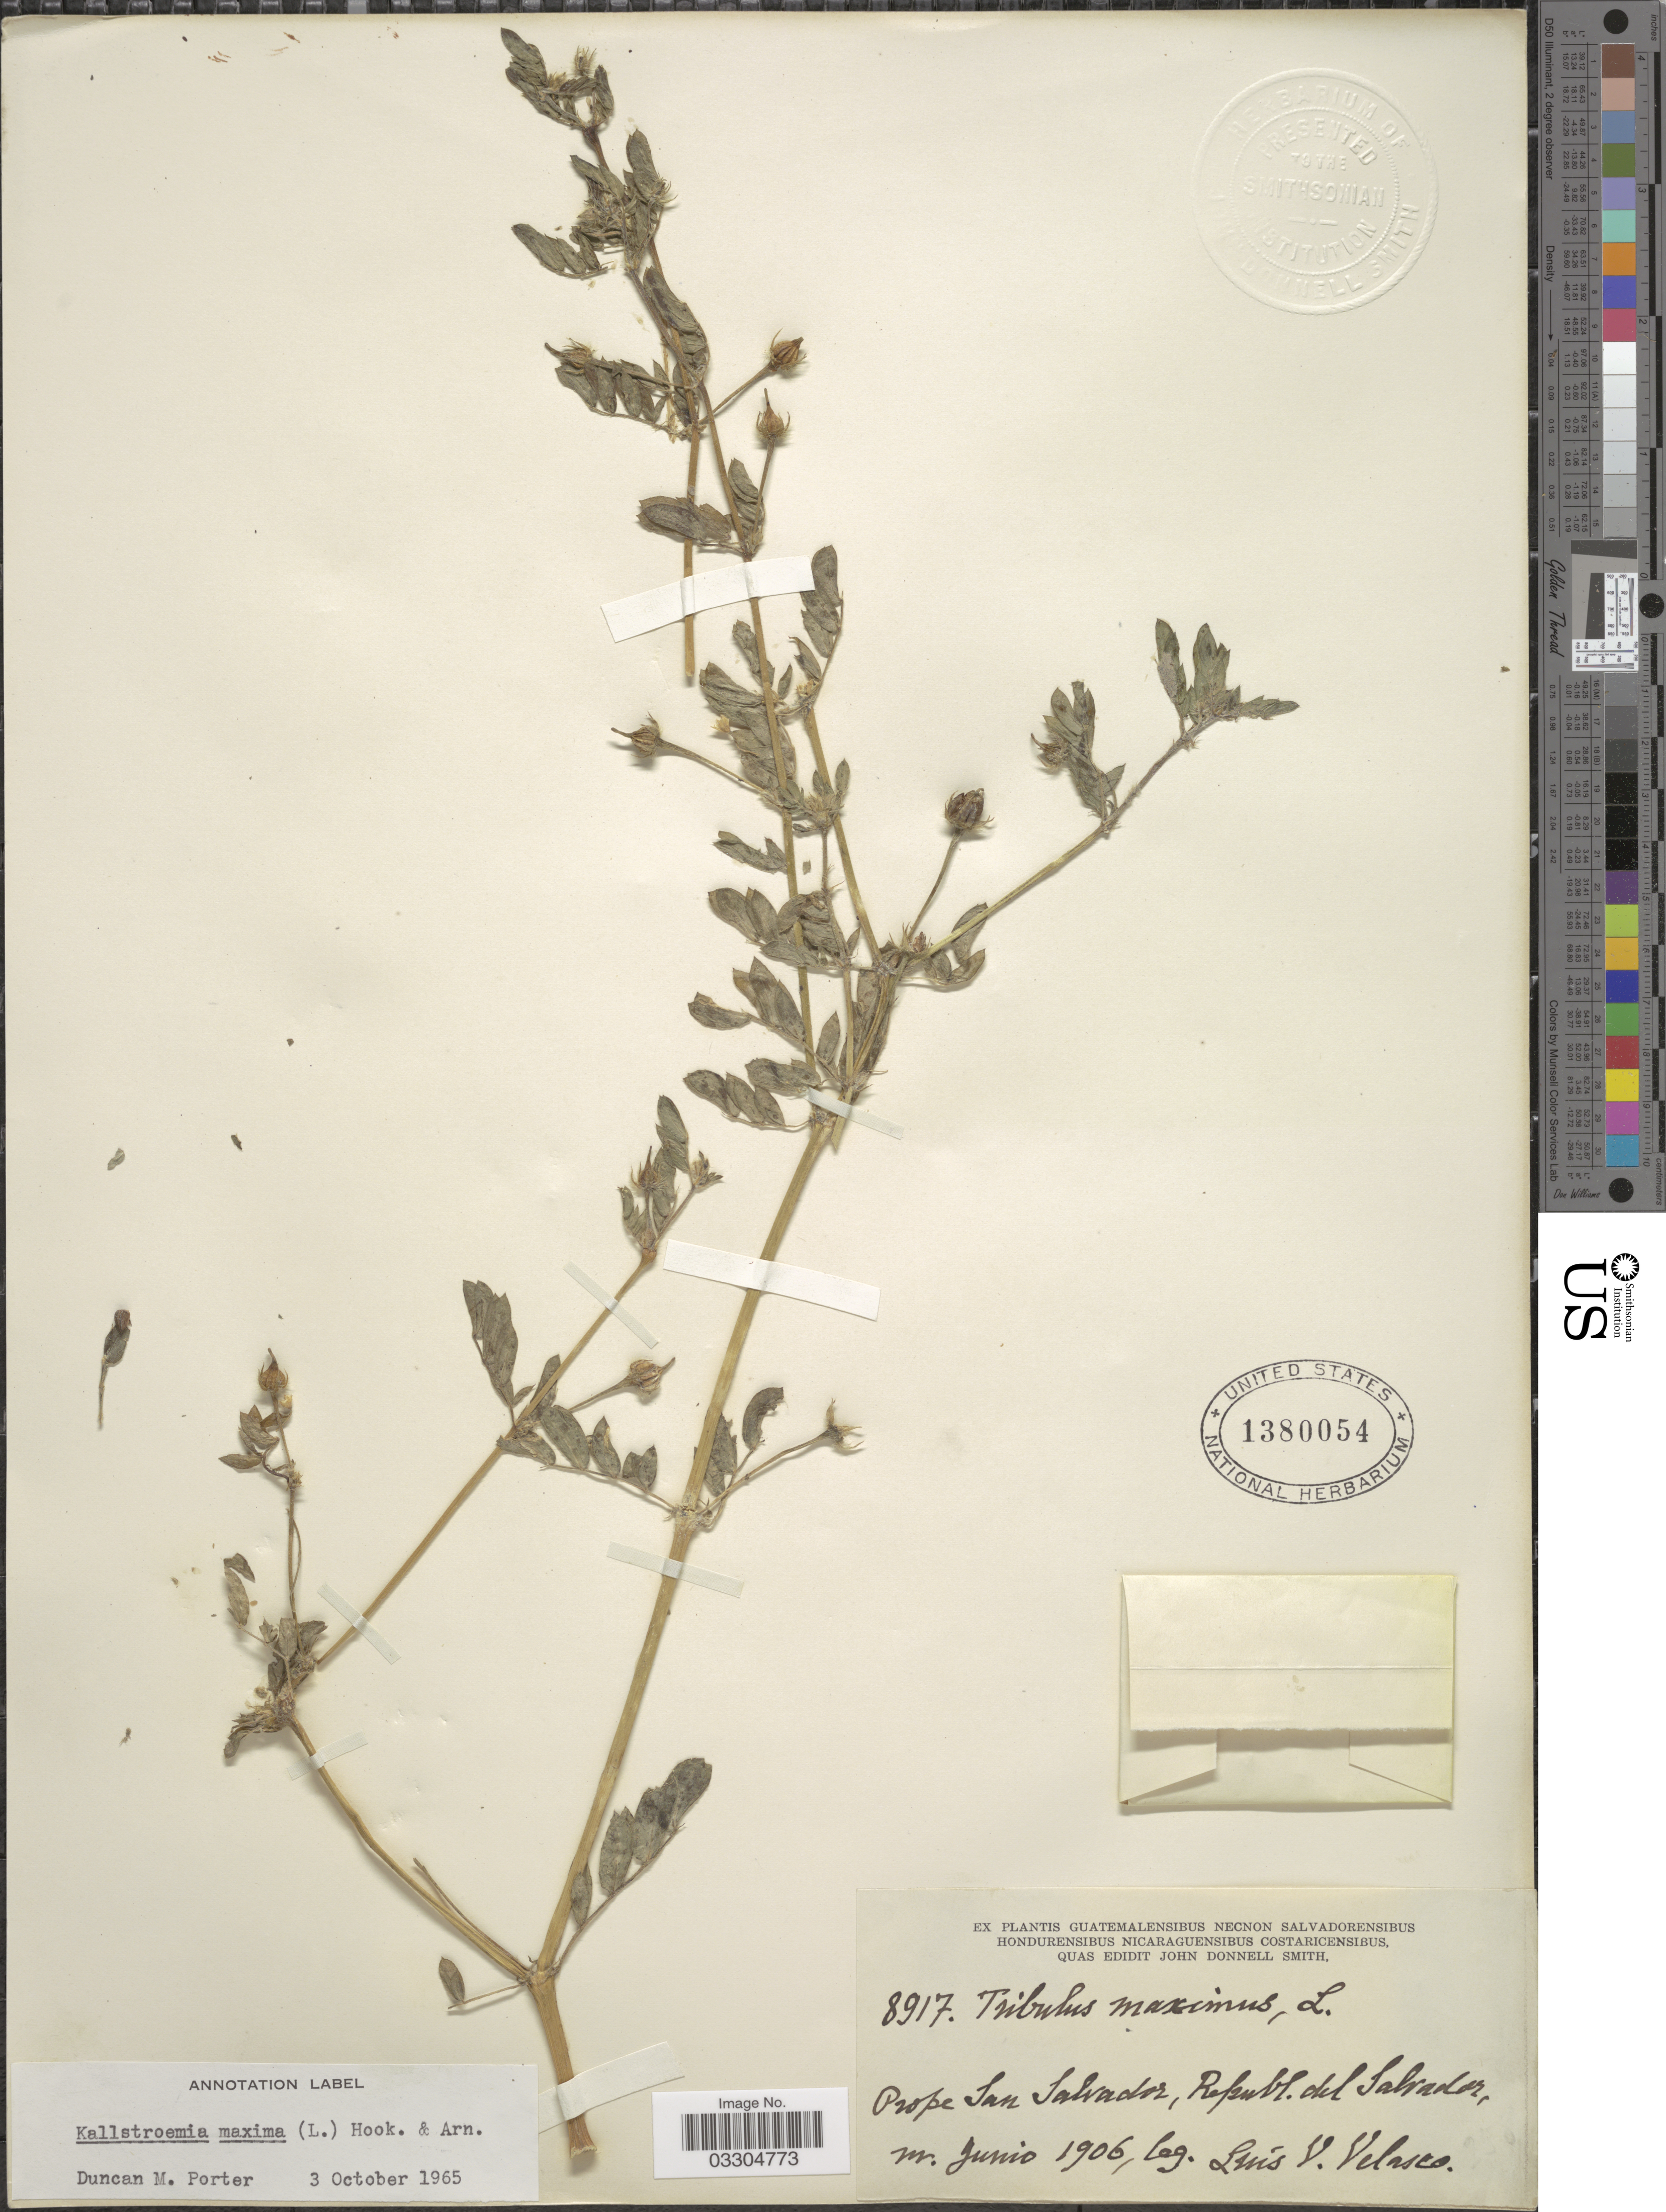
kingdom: Plantae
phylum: Tracheophyta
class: Magnoliopsida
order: Zygophyllales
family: Zygophyllaceae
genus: Kallstroemia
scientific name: Kallstroemia maxima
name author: (L.) Hook. & Arn.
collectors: L. Velasco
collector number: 8917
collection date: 1906-06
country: El Salvador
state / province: San Salvador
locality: Prope San Salvador, Republ. del Salvador.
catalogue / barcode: US 1380054